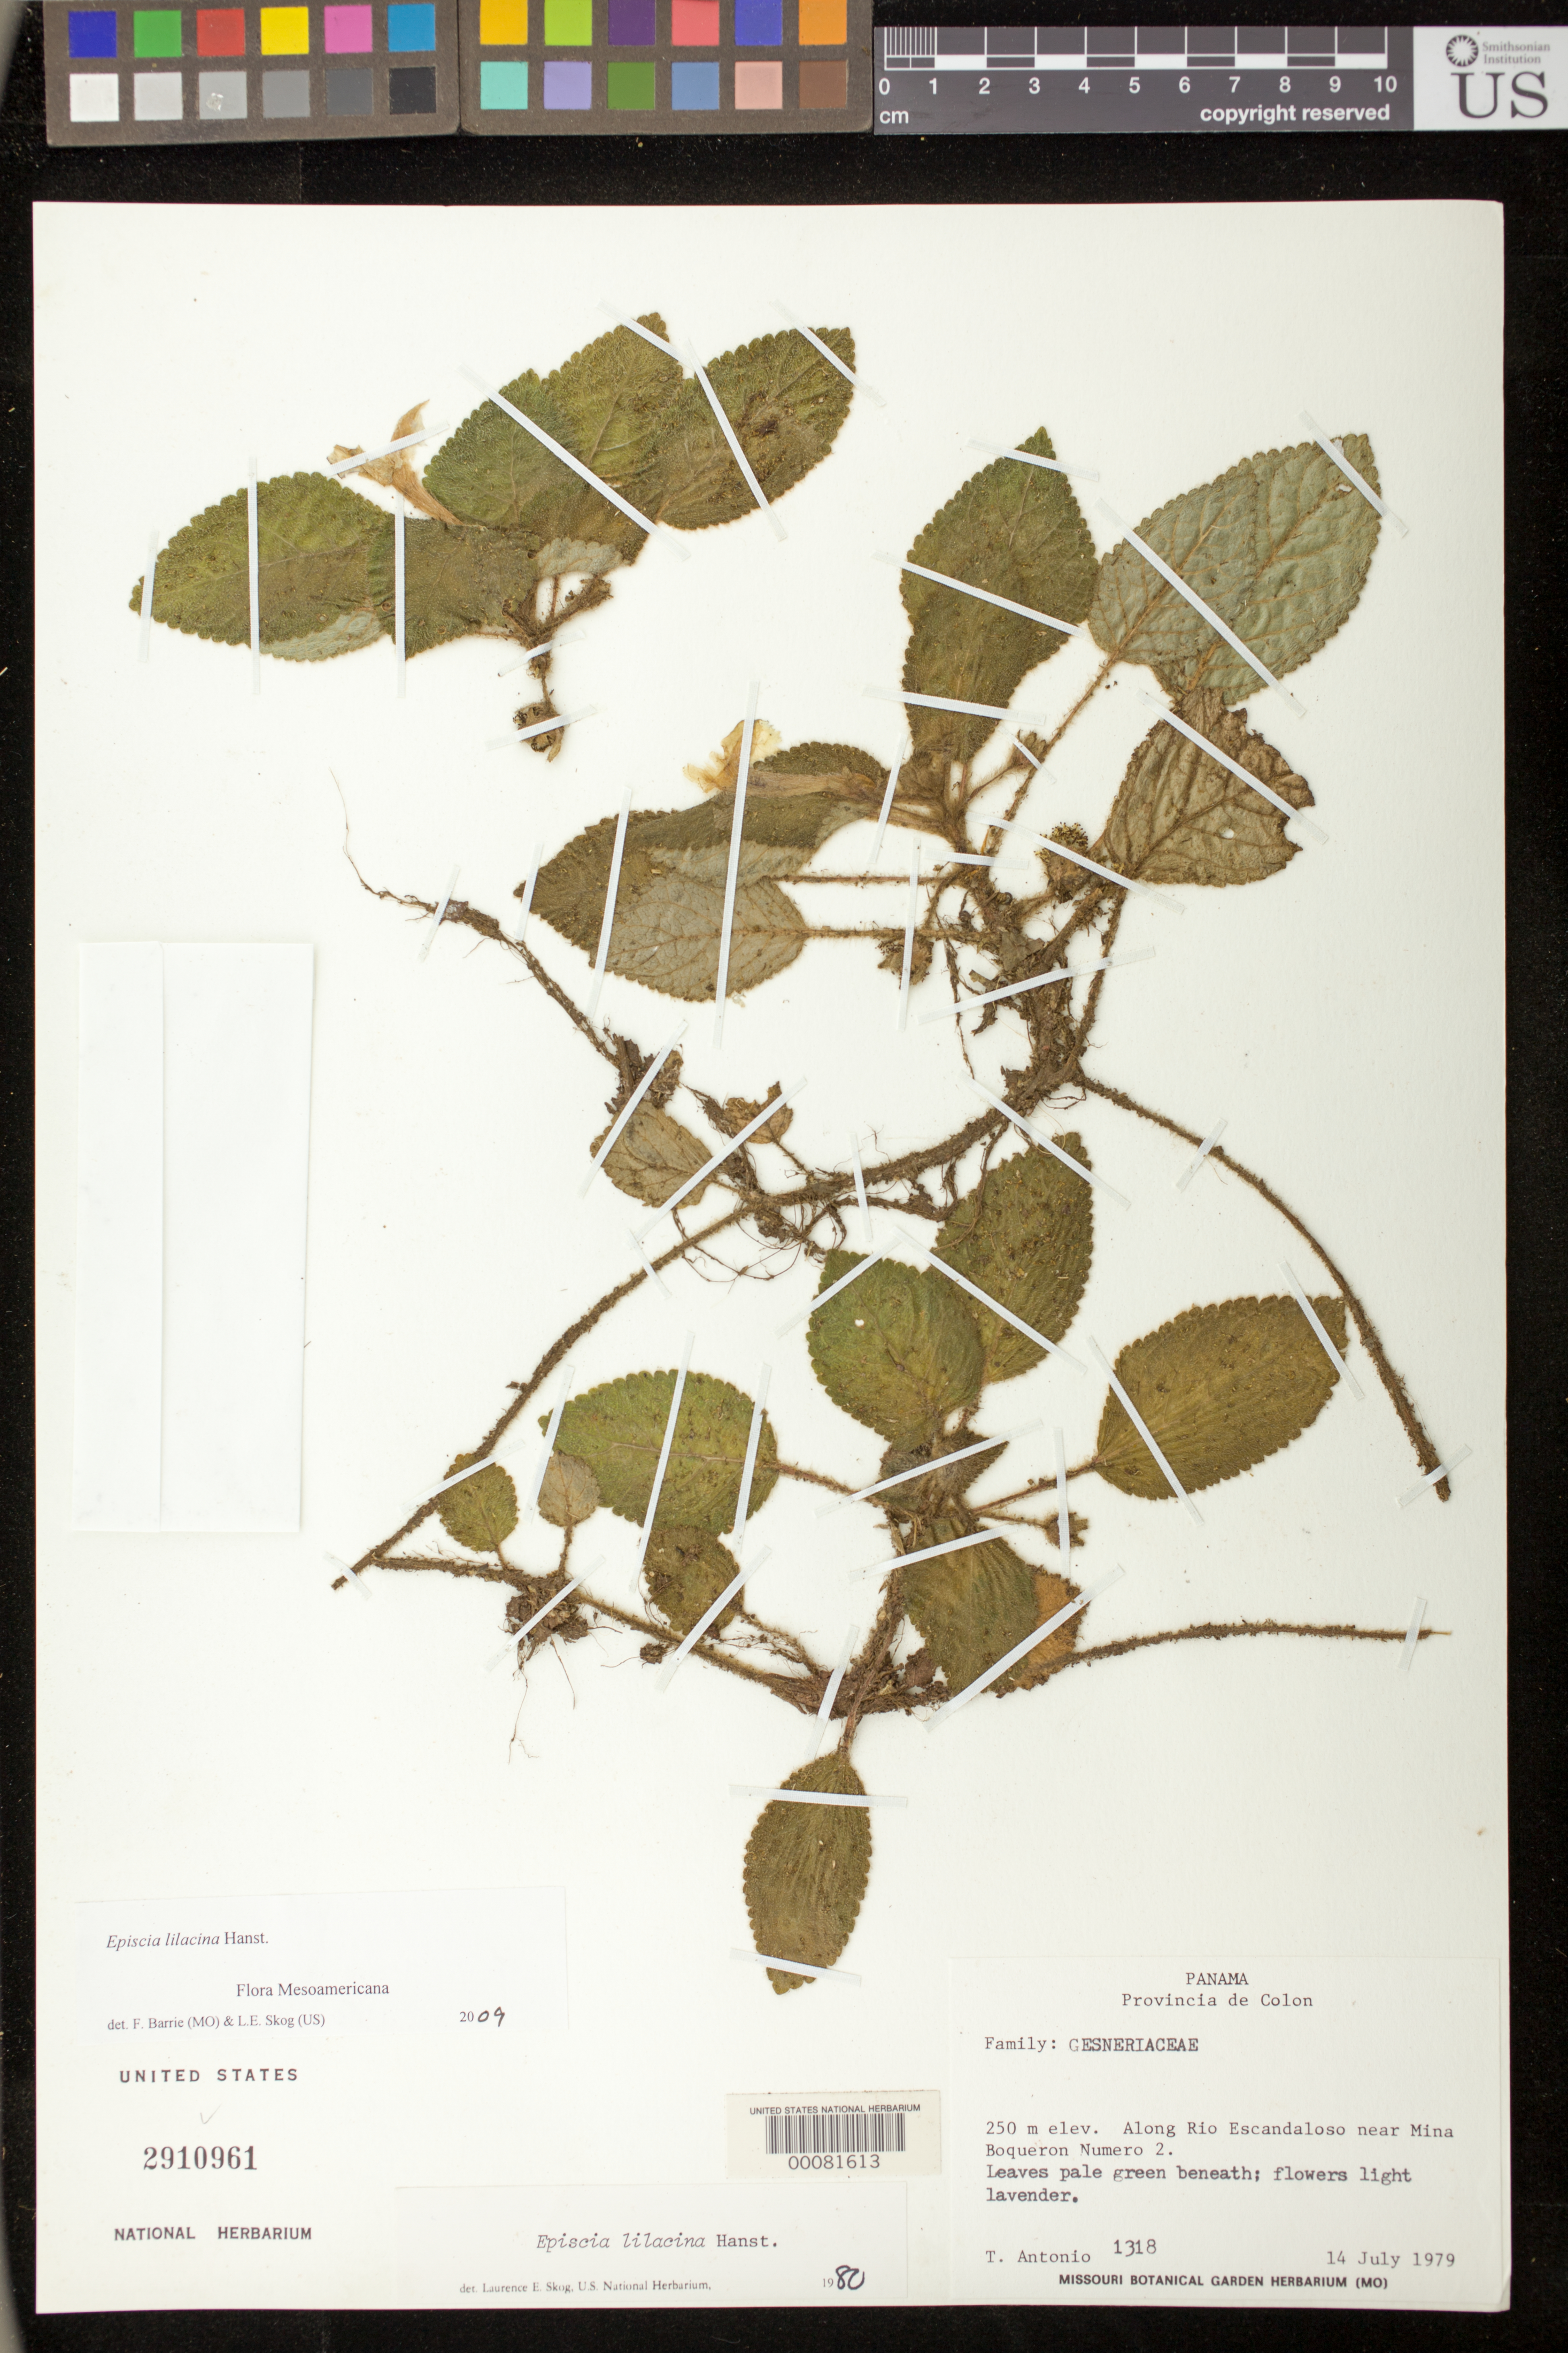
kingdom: Plantae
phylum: Tracheophyta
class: Magnoliopsida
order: Lamiales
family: Gesneriaceae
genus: Episcia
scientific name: Episcia lilacina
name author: Hanst.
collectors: T. Antonio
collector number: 1318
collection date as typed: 14 Jul 1979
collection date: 1979-07-14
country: Panama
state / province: Colón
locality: Along Rio Escandaloso near Mina Boqueron numero 2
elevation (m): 250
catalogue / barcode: US 2910961